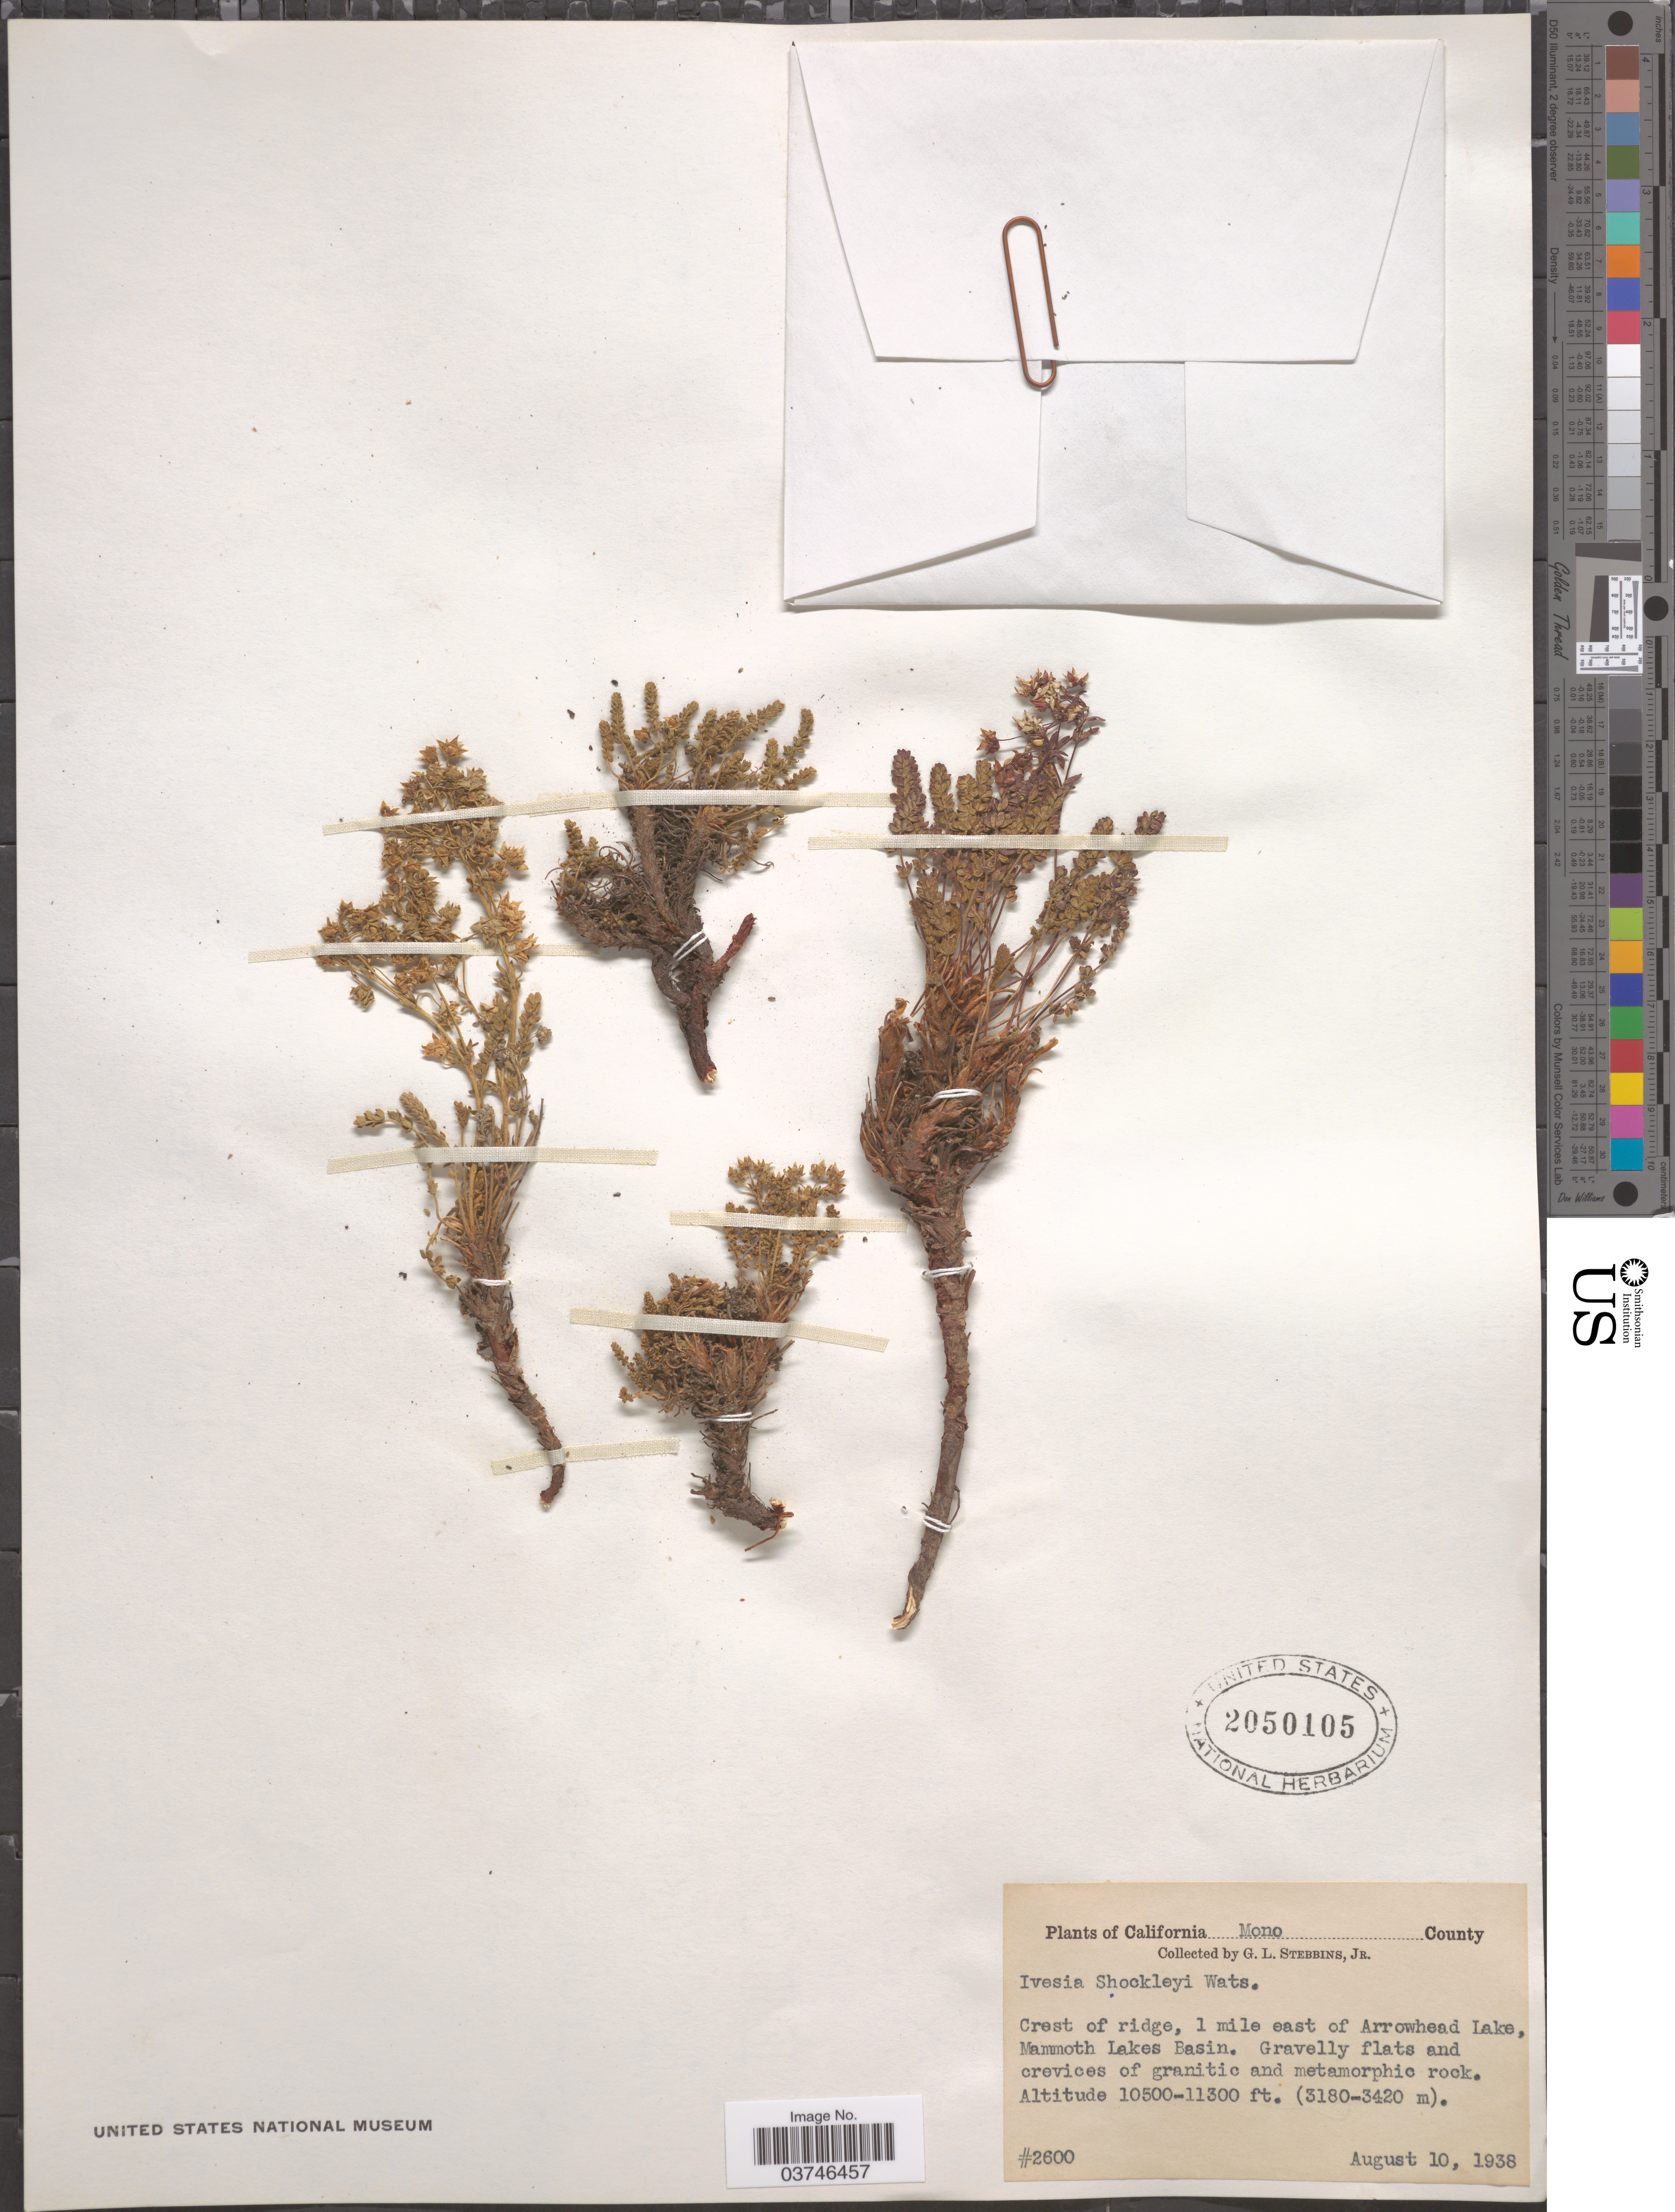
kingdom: Plantae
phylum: Tracheophyta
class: Magnoliopsida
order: Rosales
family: Rosaceae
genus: Potentilla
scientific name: Potentilla shockleyi var. shockleyi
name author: (S. Watson) Jeps.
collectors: G. L. Stebbins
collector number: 2600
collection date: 1938-08-10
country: United States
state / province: California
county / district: Mono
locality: Mono County. Crest of ridge, 1 mile east of Arrowhead Lake, Mammoth Lakes Basin.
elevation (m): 3180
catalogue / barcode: US 2050105